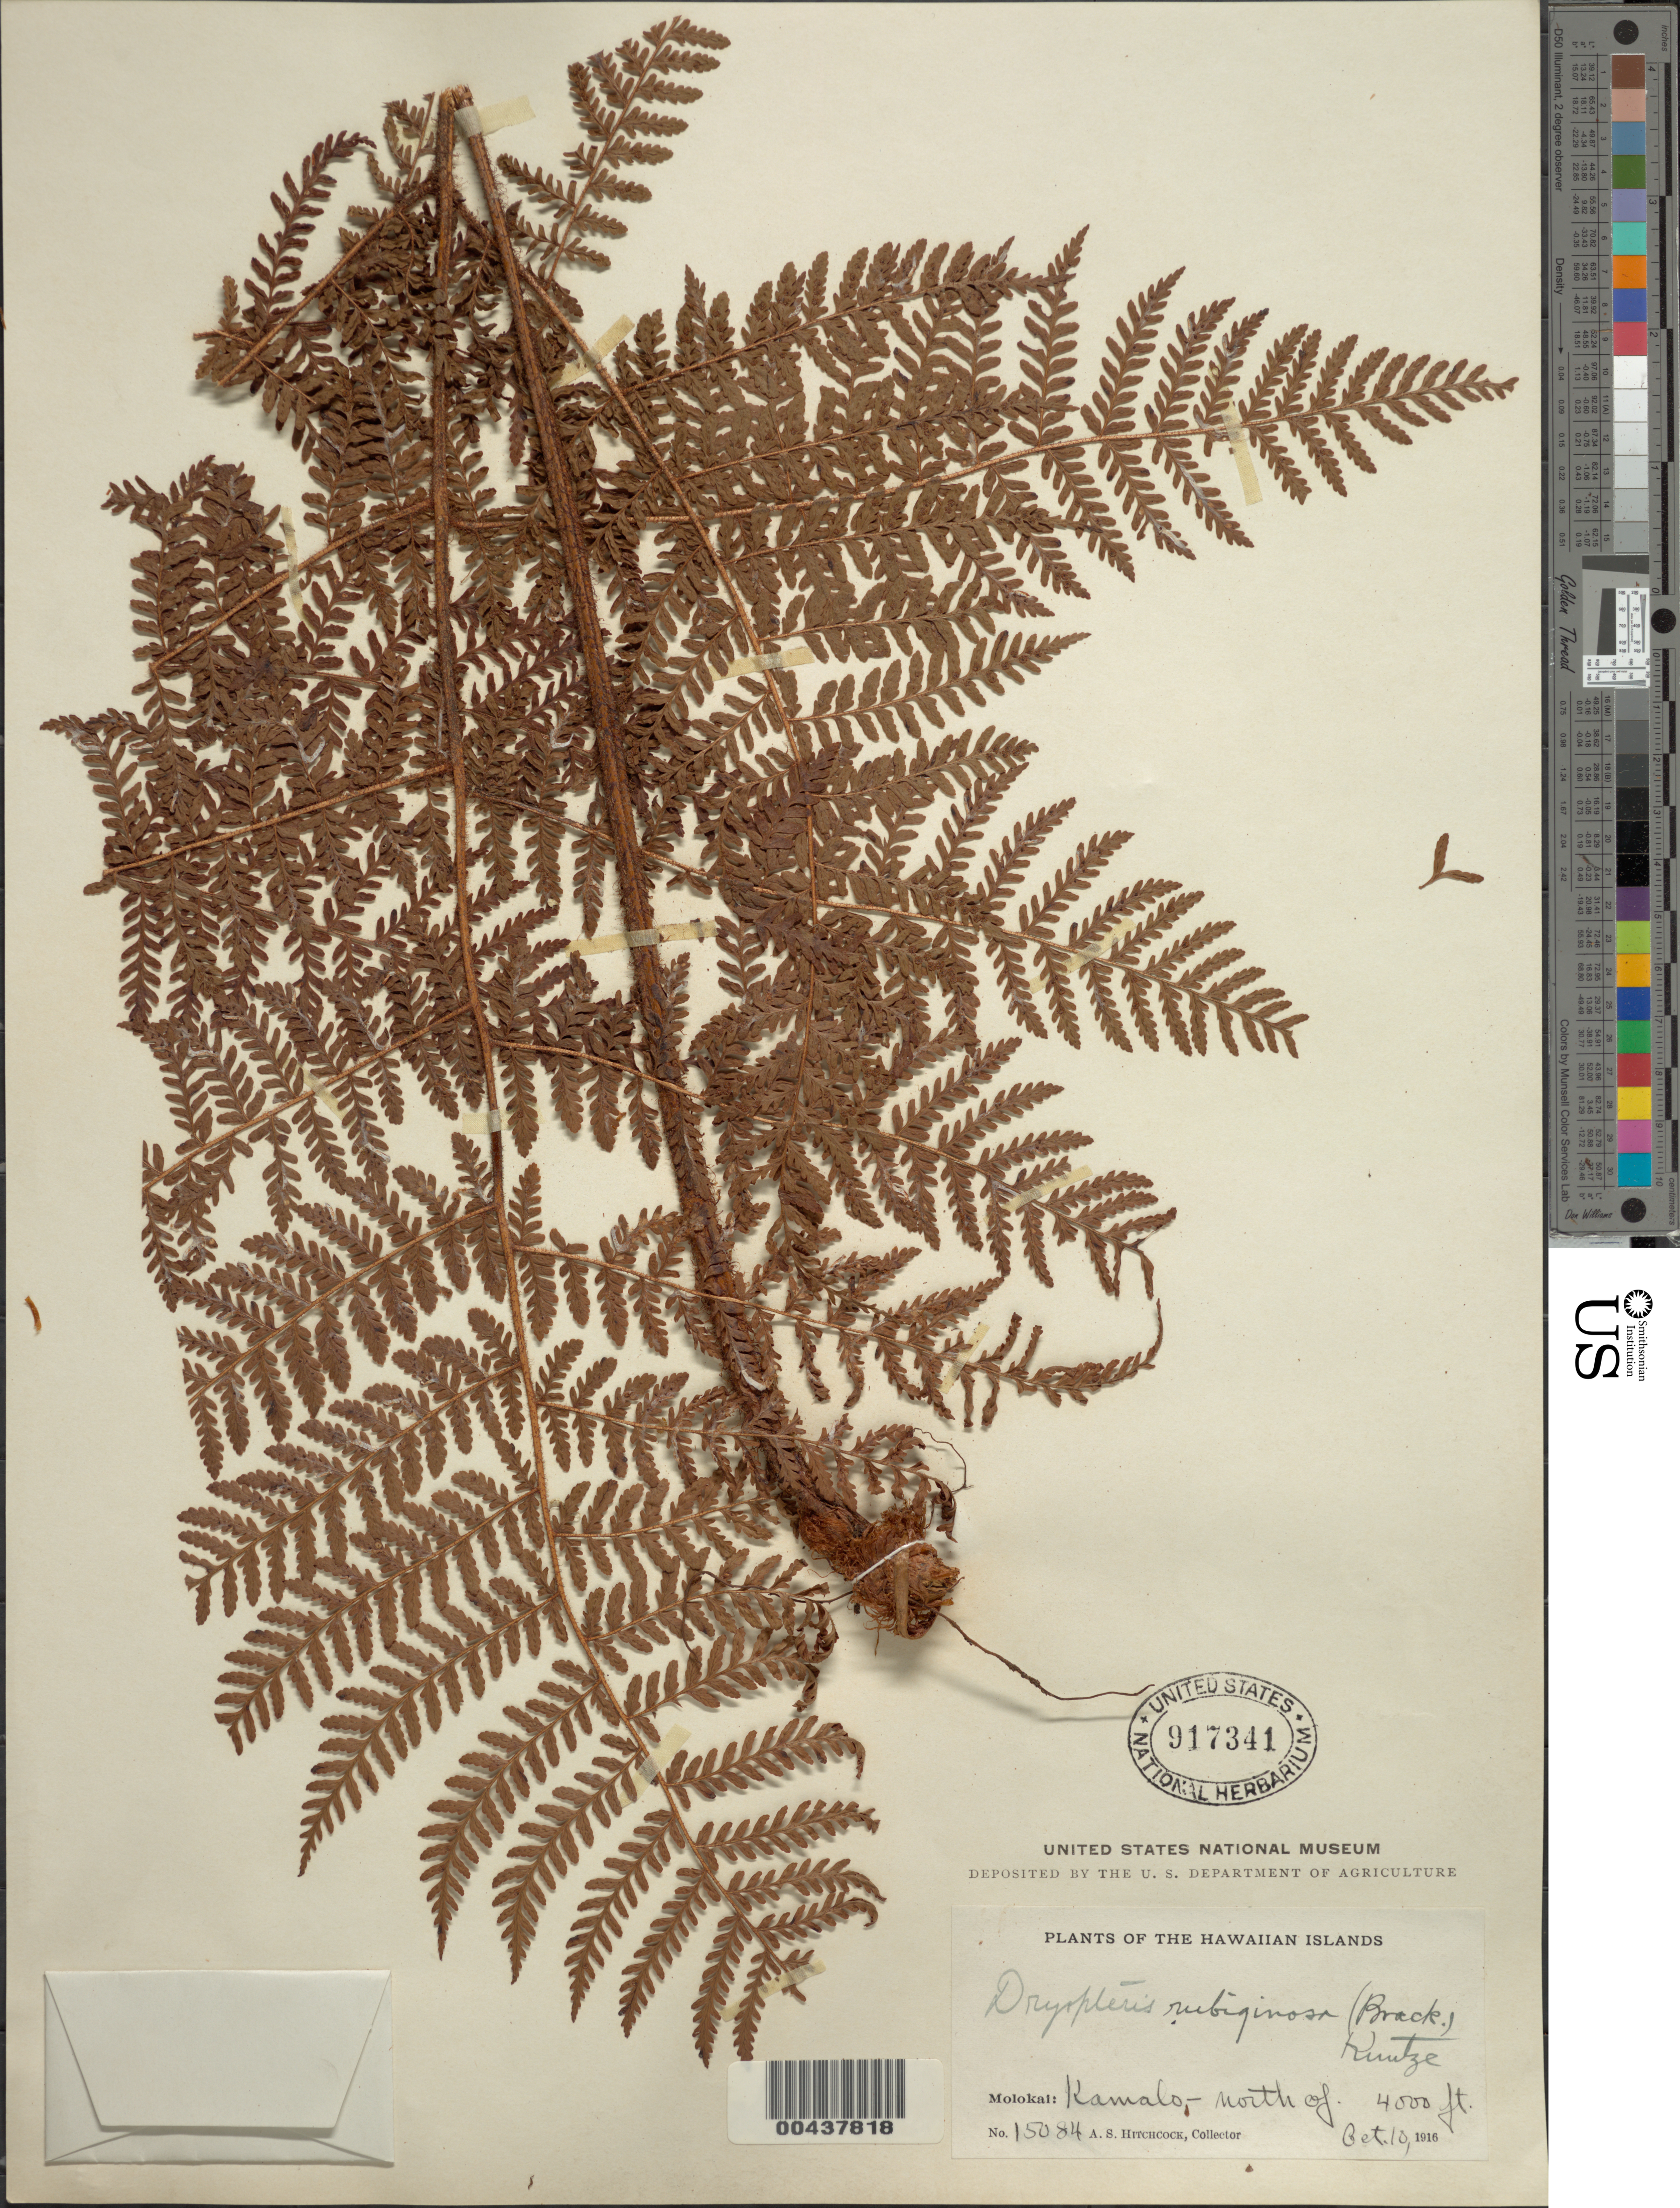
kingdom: Plantae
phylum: Tracheophyta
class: Polypodiopsida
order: Polypodiales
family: Dryopteridaceae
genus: Dryopteris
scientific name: Dryopteris rubiginosa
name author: (Brack.) Kuntze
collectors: A. S. Hitchcock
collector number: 15084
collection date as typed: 10 Oct 1916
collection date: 1916-10-10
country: United States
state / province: Hawaii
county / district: Maui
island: Moloka'i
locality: Kamalo - N of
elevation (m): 1219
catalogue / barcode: US 917341